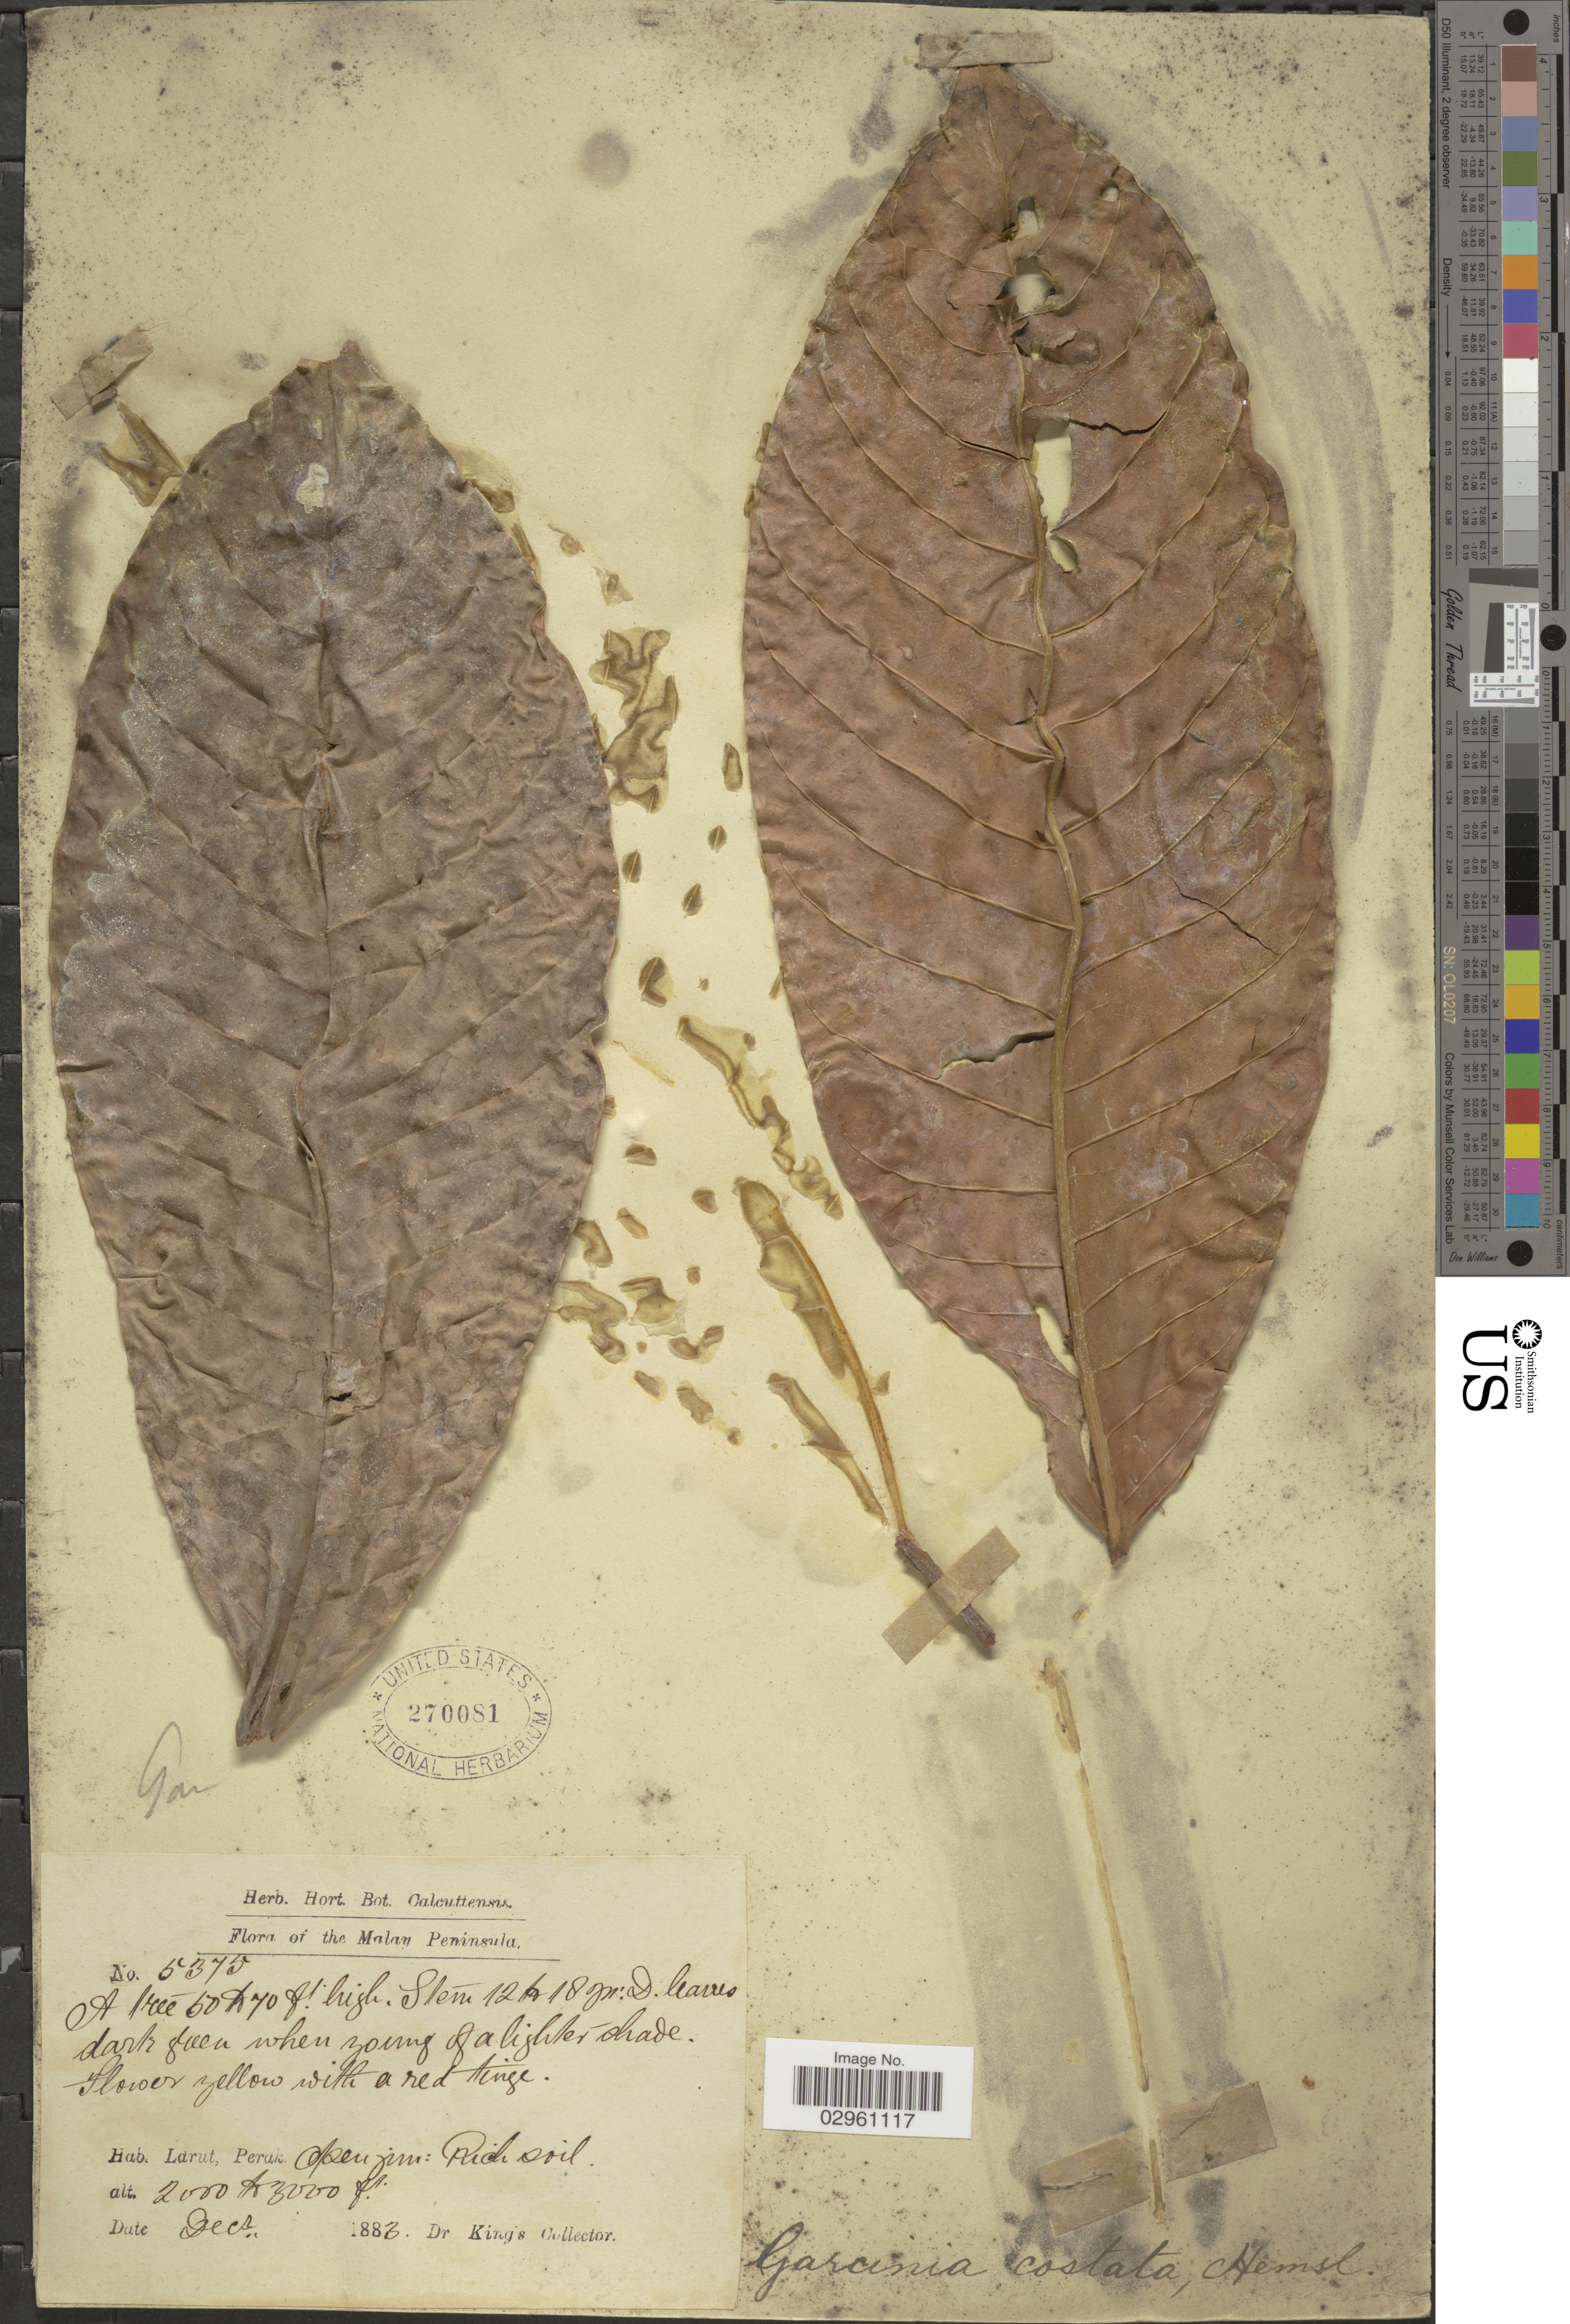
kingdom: Plantae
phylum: Tracheophyta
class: Magnoliopsida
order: Malpighiales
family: Clusiaceae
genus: Garcinia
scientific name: Garcinia costata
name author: Hemsl. ex King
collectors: Dr. King's collector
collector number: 5375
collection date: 1883-12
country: Malaysia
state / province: Perak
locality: The Malay Peninsula. Larut, Perak. Open jun: Rich soil.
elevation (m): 610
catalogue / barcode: US 270081